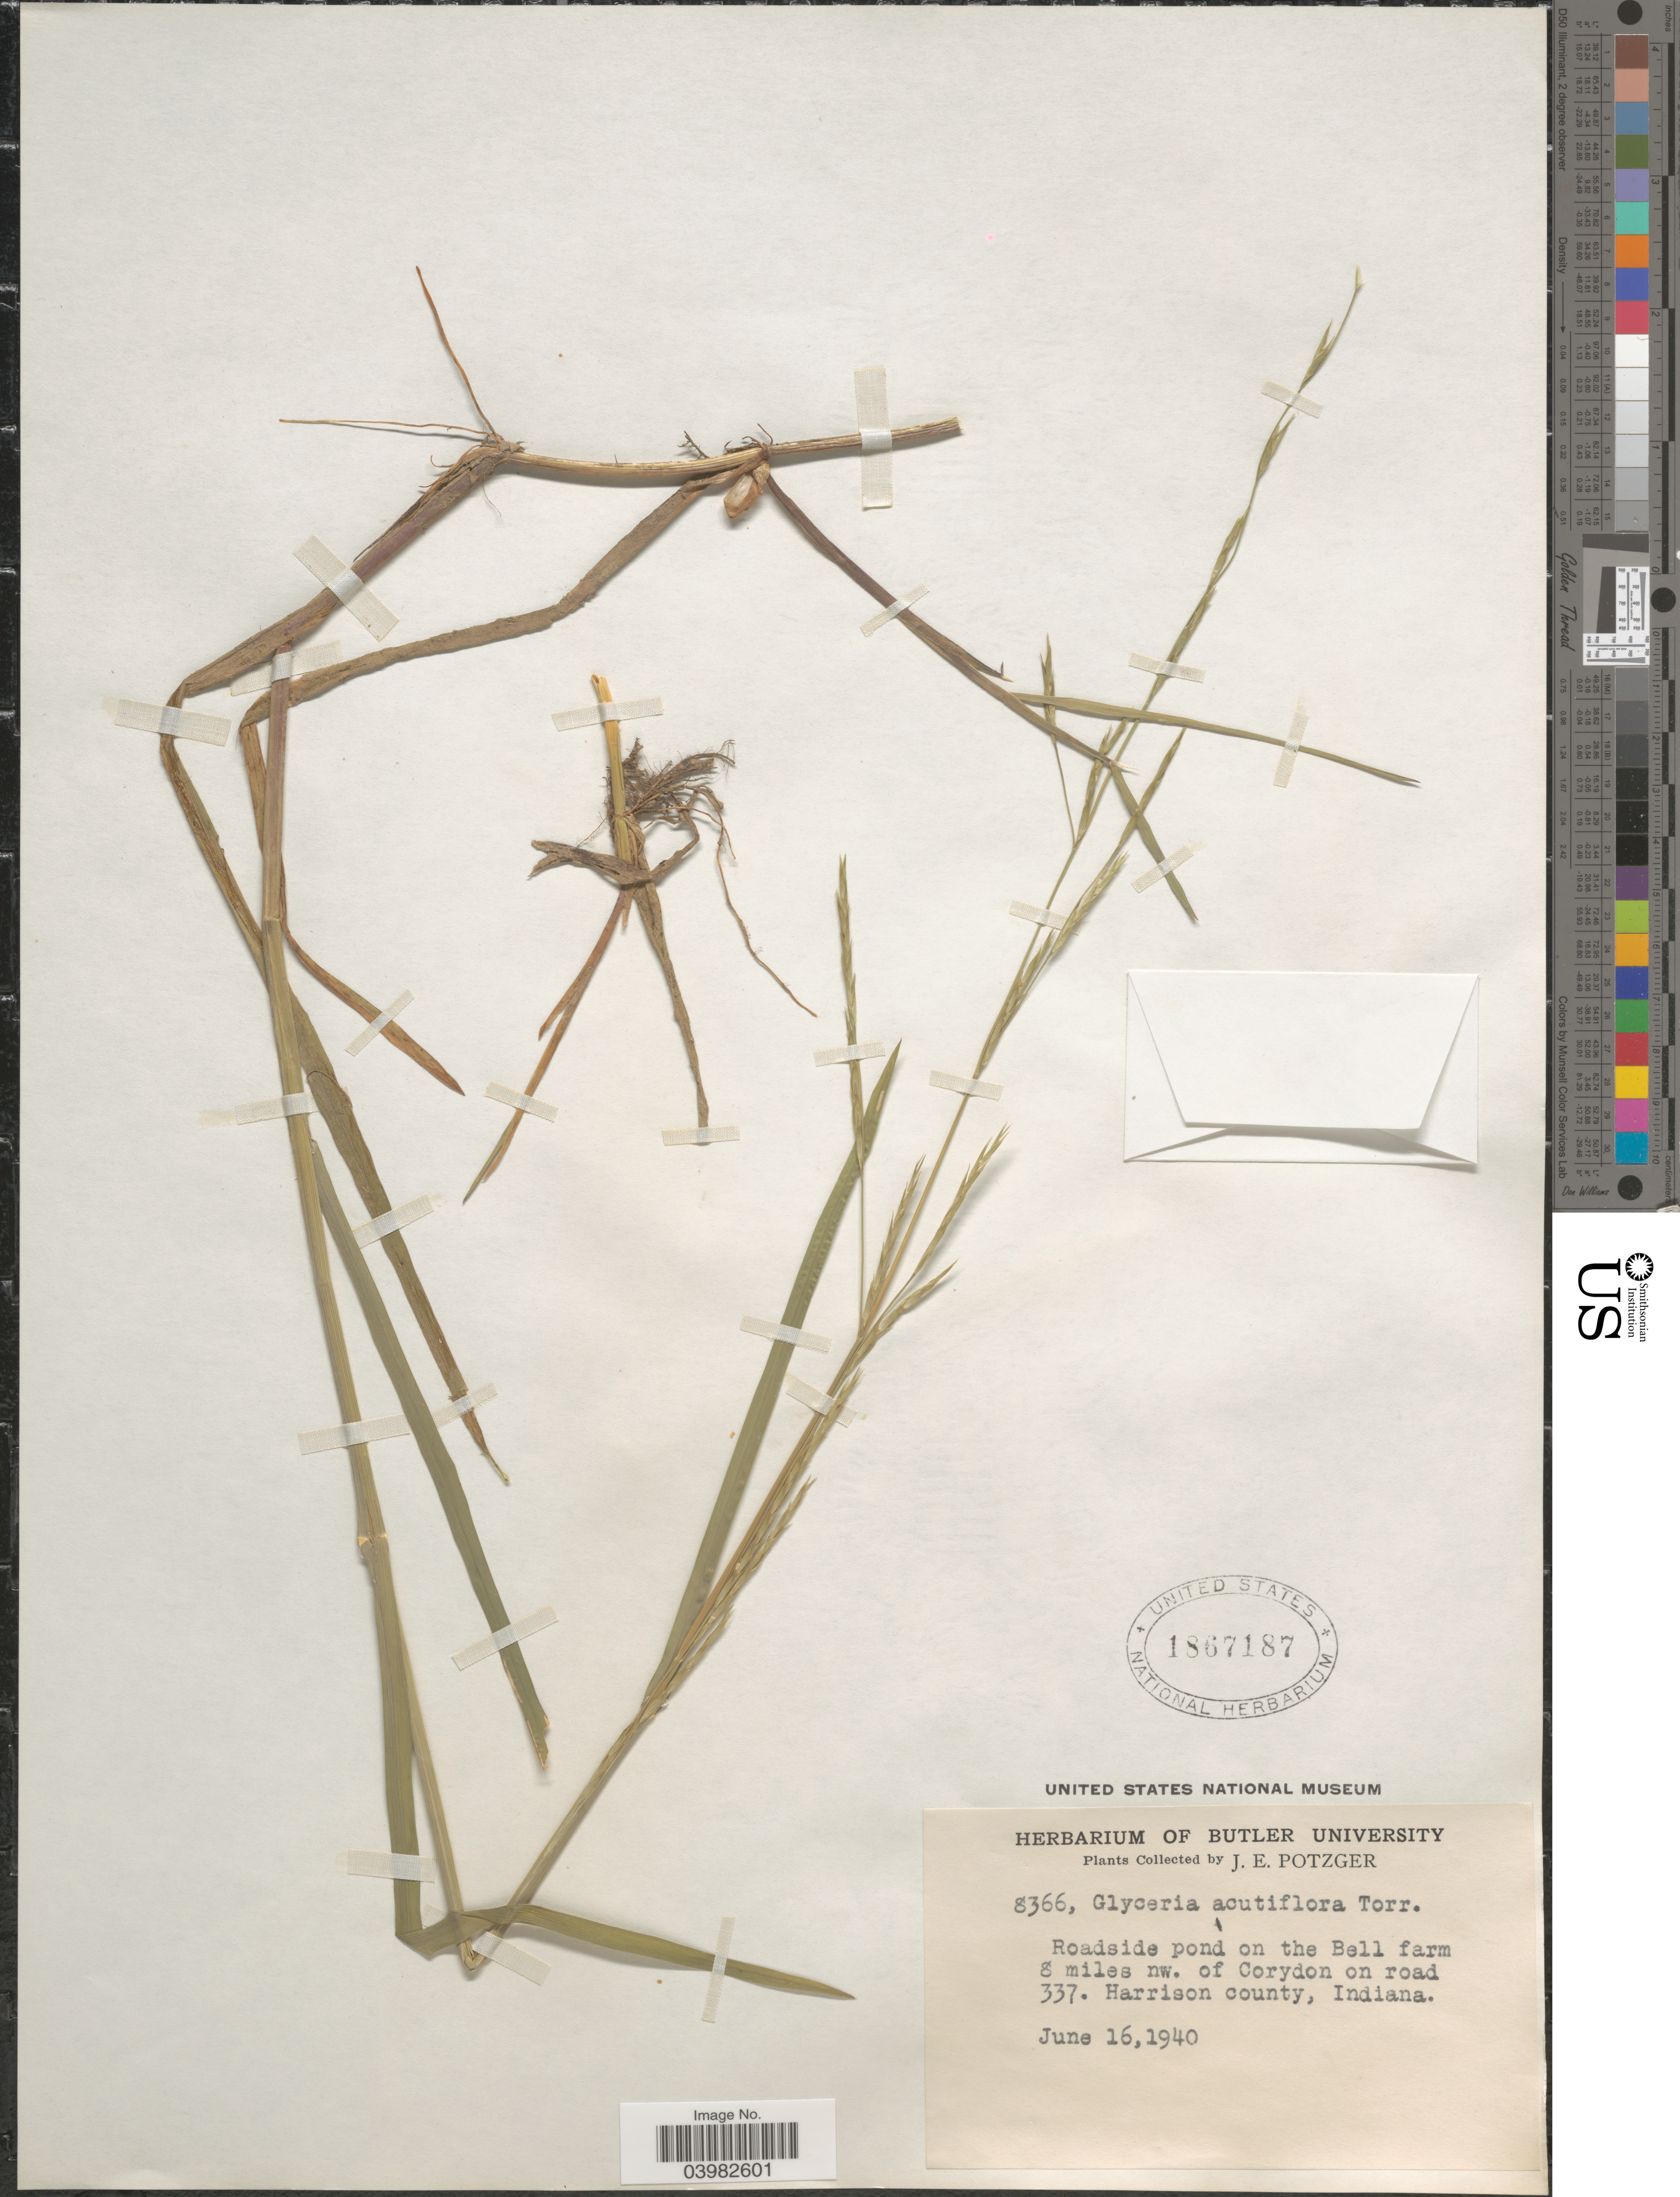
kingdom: Plantae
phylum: Tracheophyta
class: Liliopsida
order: Poales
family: Poaceae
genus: Glyceria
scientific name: Glyceria acutiflora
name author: Torr.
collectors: J. Potzger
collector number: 8366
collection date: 1940-06-16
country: United States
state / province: Indiana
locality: Roadside pond on the Bell farm 8 miles nw. of Corydon on road 337. Harrison county.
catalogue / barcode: US 1867187